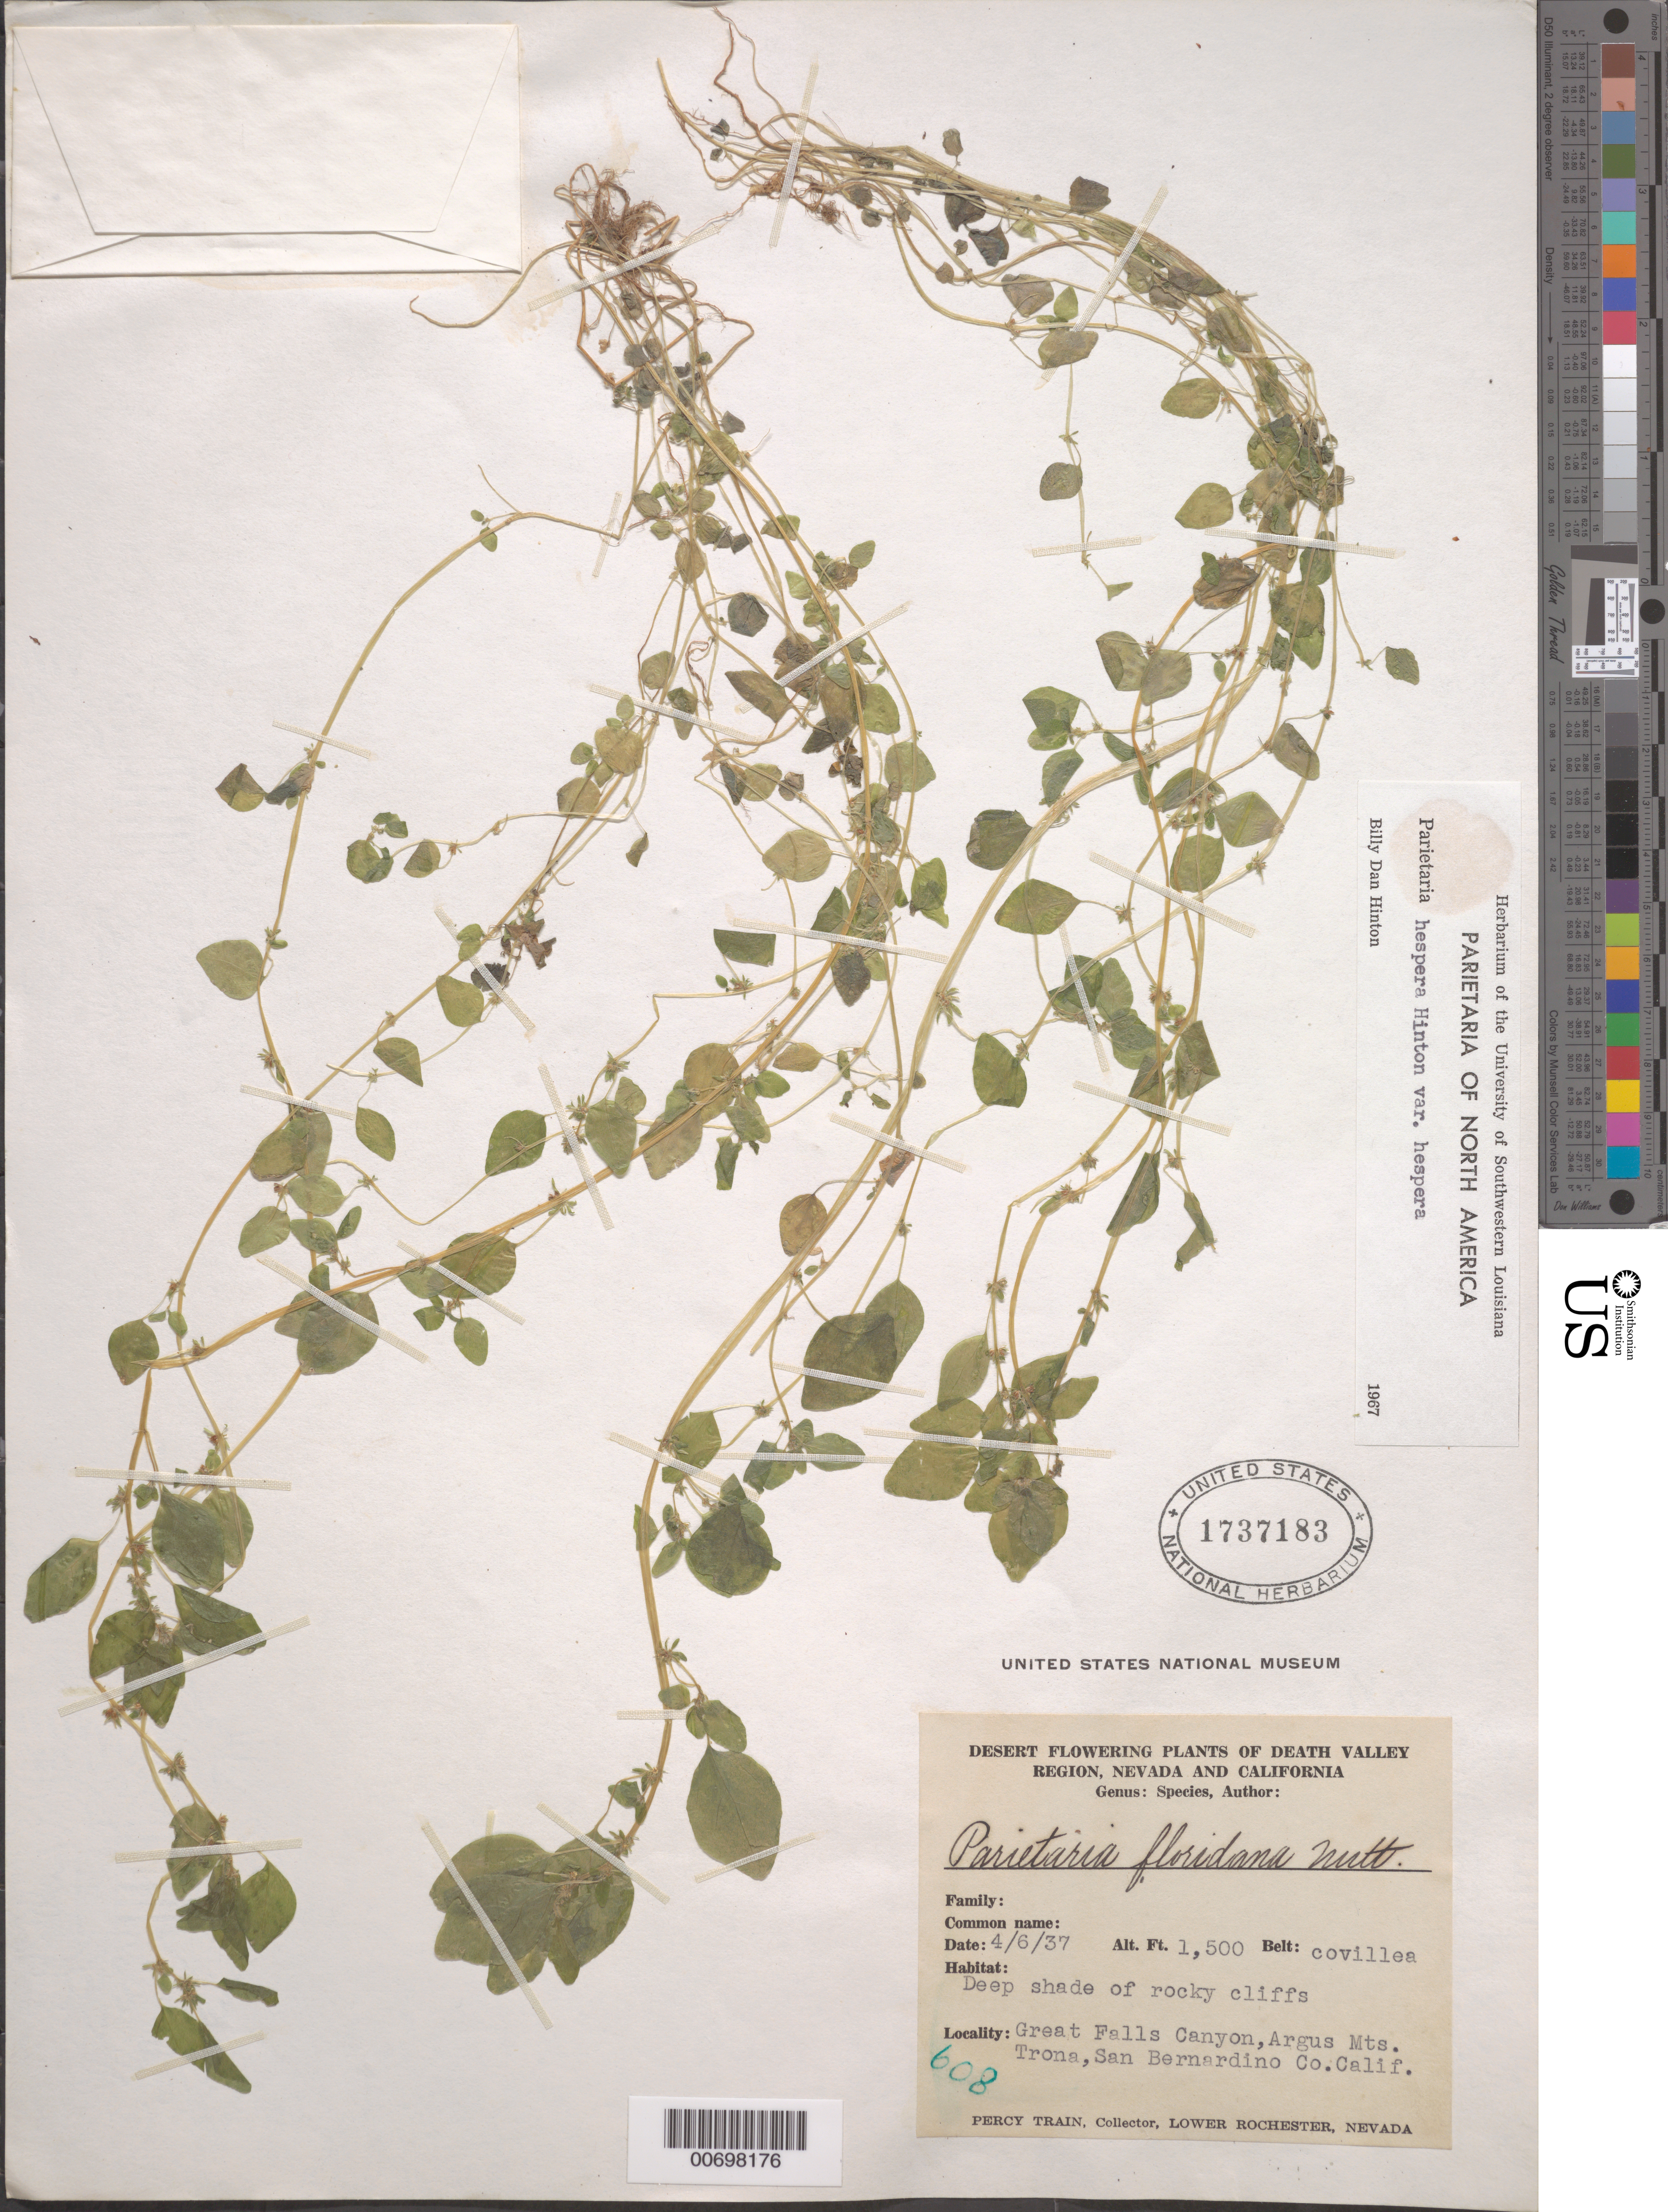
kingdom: Plantae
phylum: Tracheophyta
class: Magnoliopsida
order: Rosales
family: Urticaceae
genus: Parietaria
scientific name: Parietaria hespera var. hespera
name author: Hinton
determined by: Hinton, B. D., (LAF), University of Southwestern Louisiana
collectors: P. Train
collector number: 608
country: United States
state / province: California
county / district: San Bernardino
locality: Great Falls Canyon, Argus Mts. Trona.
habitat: Deep shade of rocky cliffs.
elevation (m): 457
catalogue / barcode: US 1737183